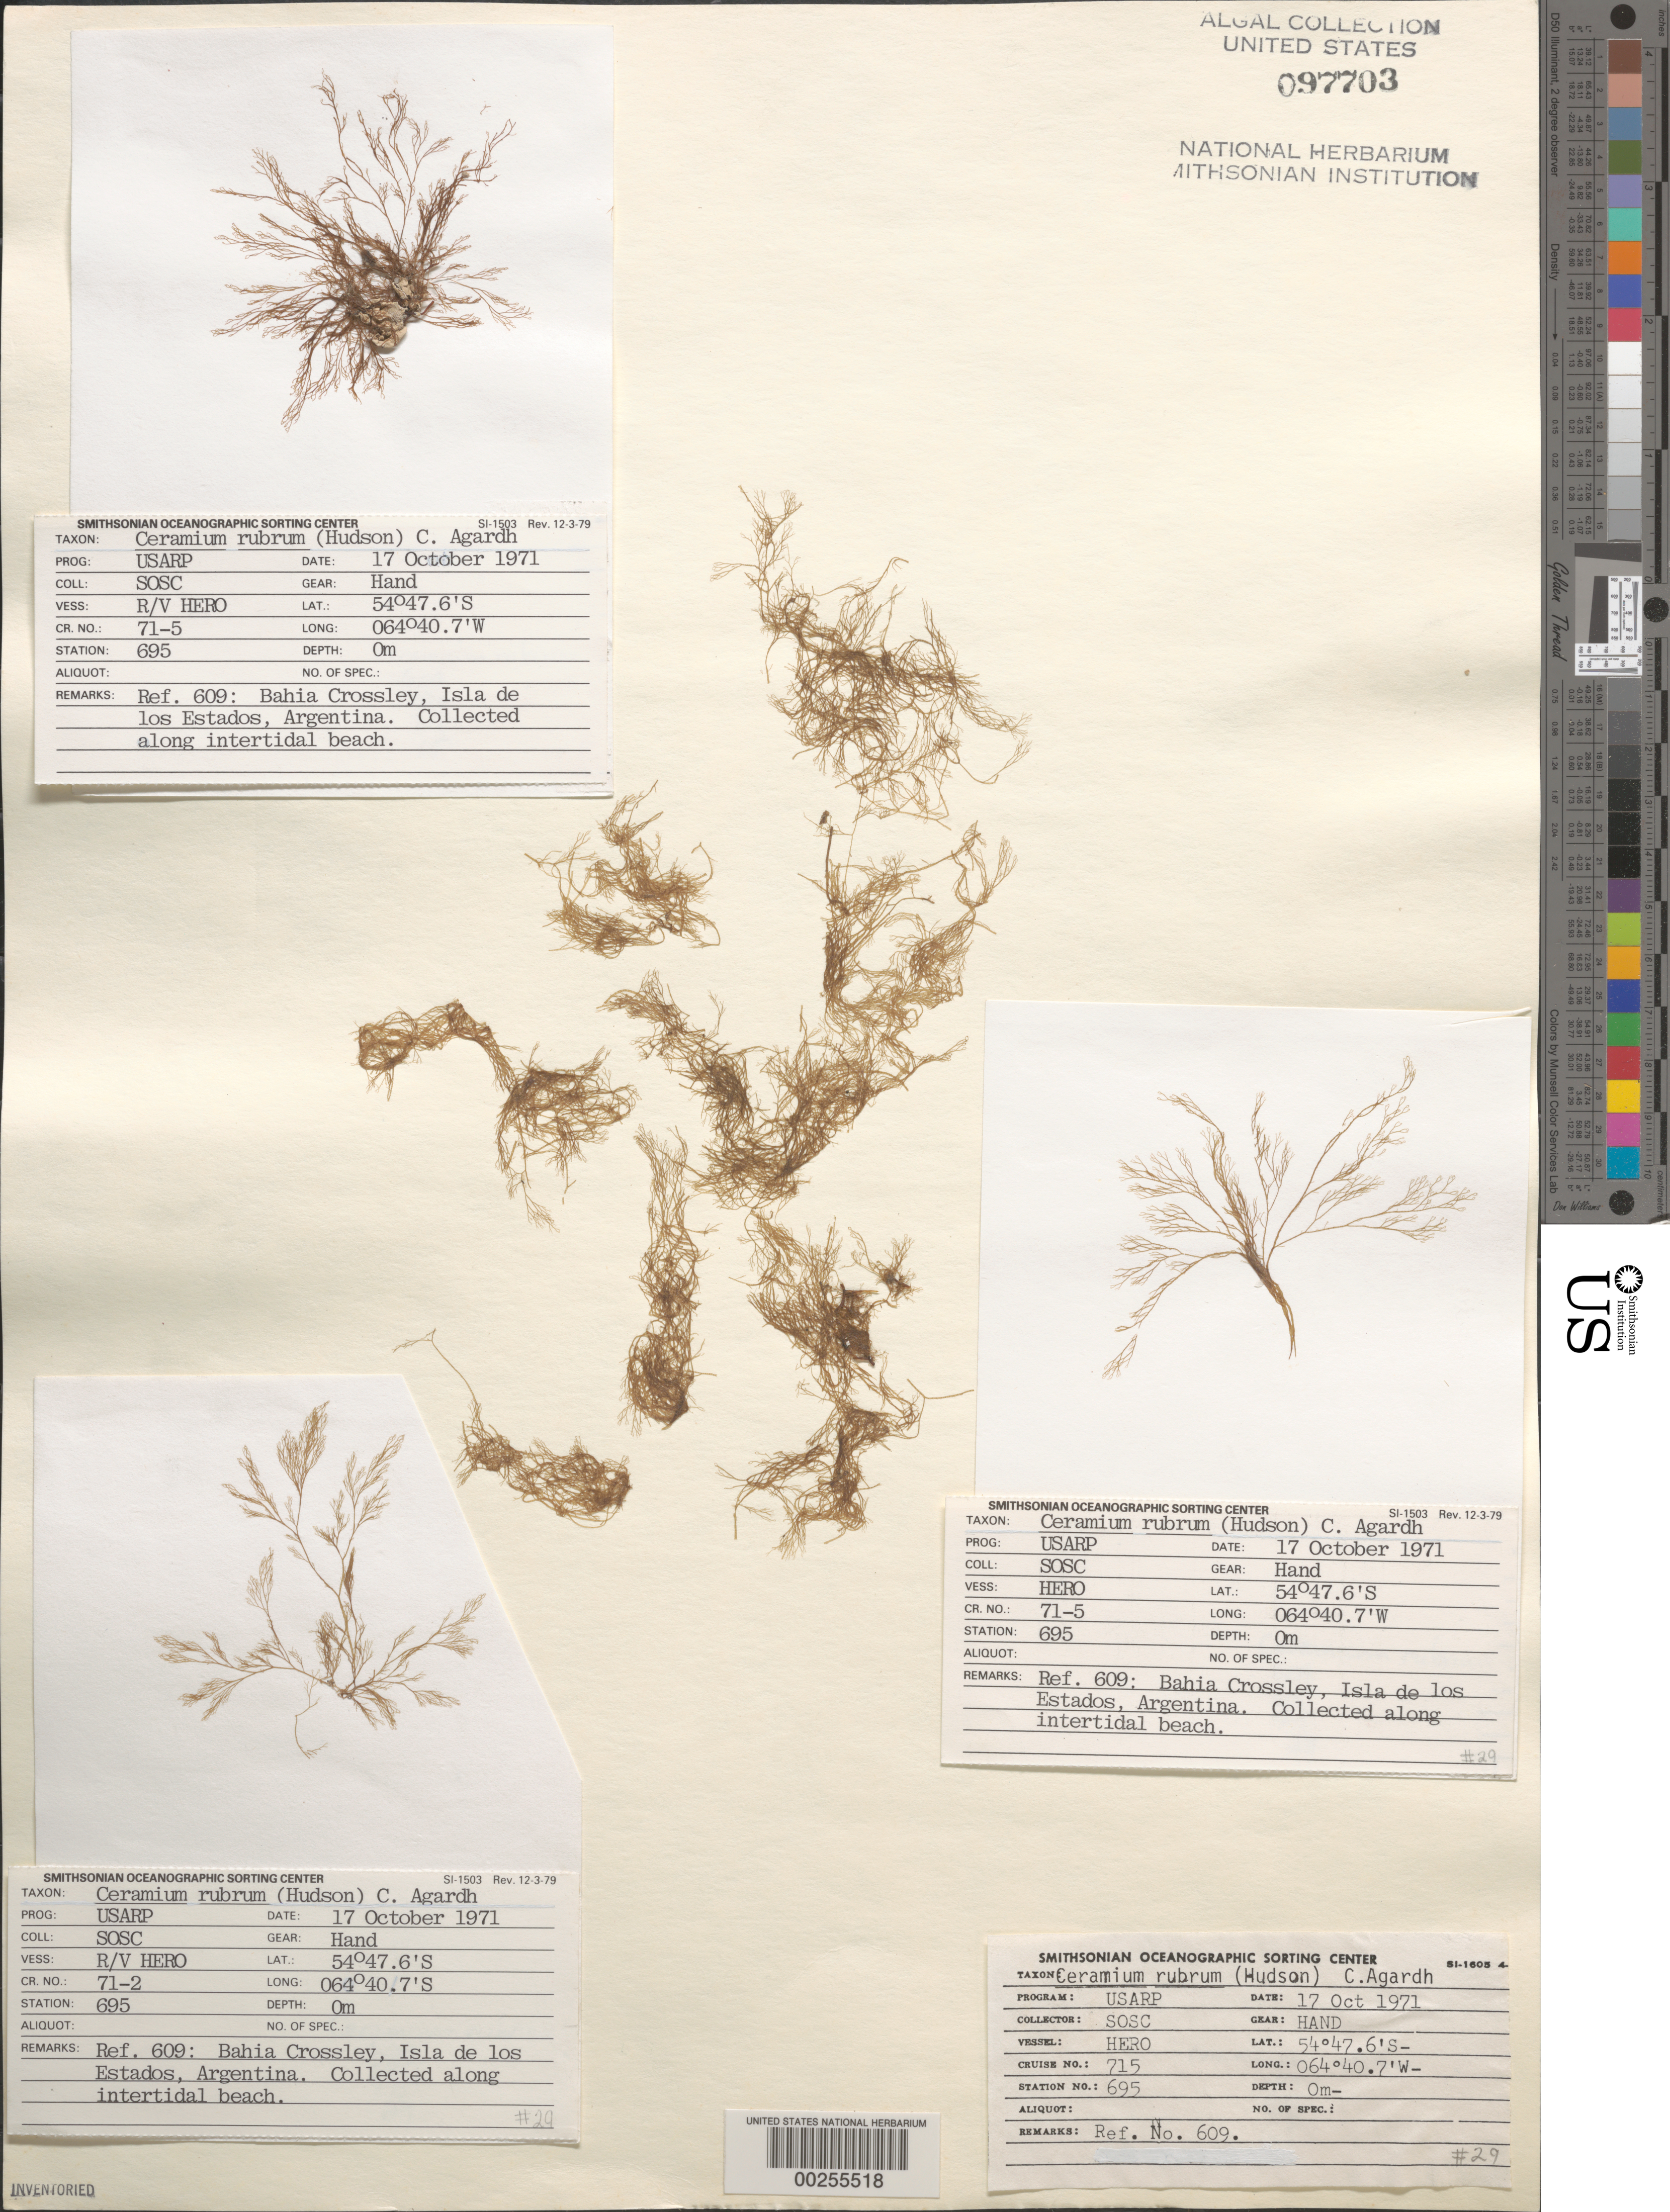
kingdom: Plantae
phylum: Rhodophyta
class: Florideophyceae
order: Ceramiales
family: Ceramiaceae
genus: Ceramium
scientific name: Ceramium rubrum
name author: C. Agardh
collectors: SOSC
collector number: Station 695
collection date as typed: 17 Oct 1971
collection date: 1971-10-17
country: Argentina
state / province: Tierra del Fuego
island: Isla de los Estados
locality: Bahia Crossley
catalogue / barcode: US 97703